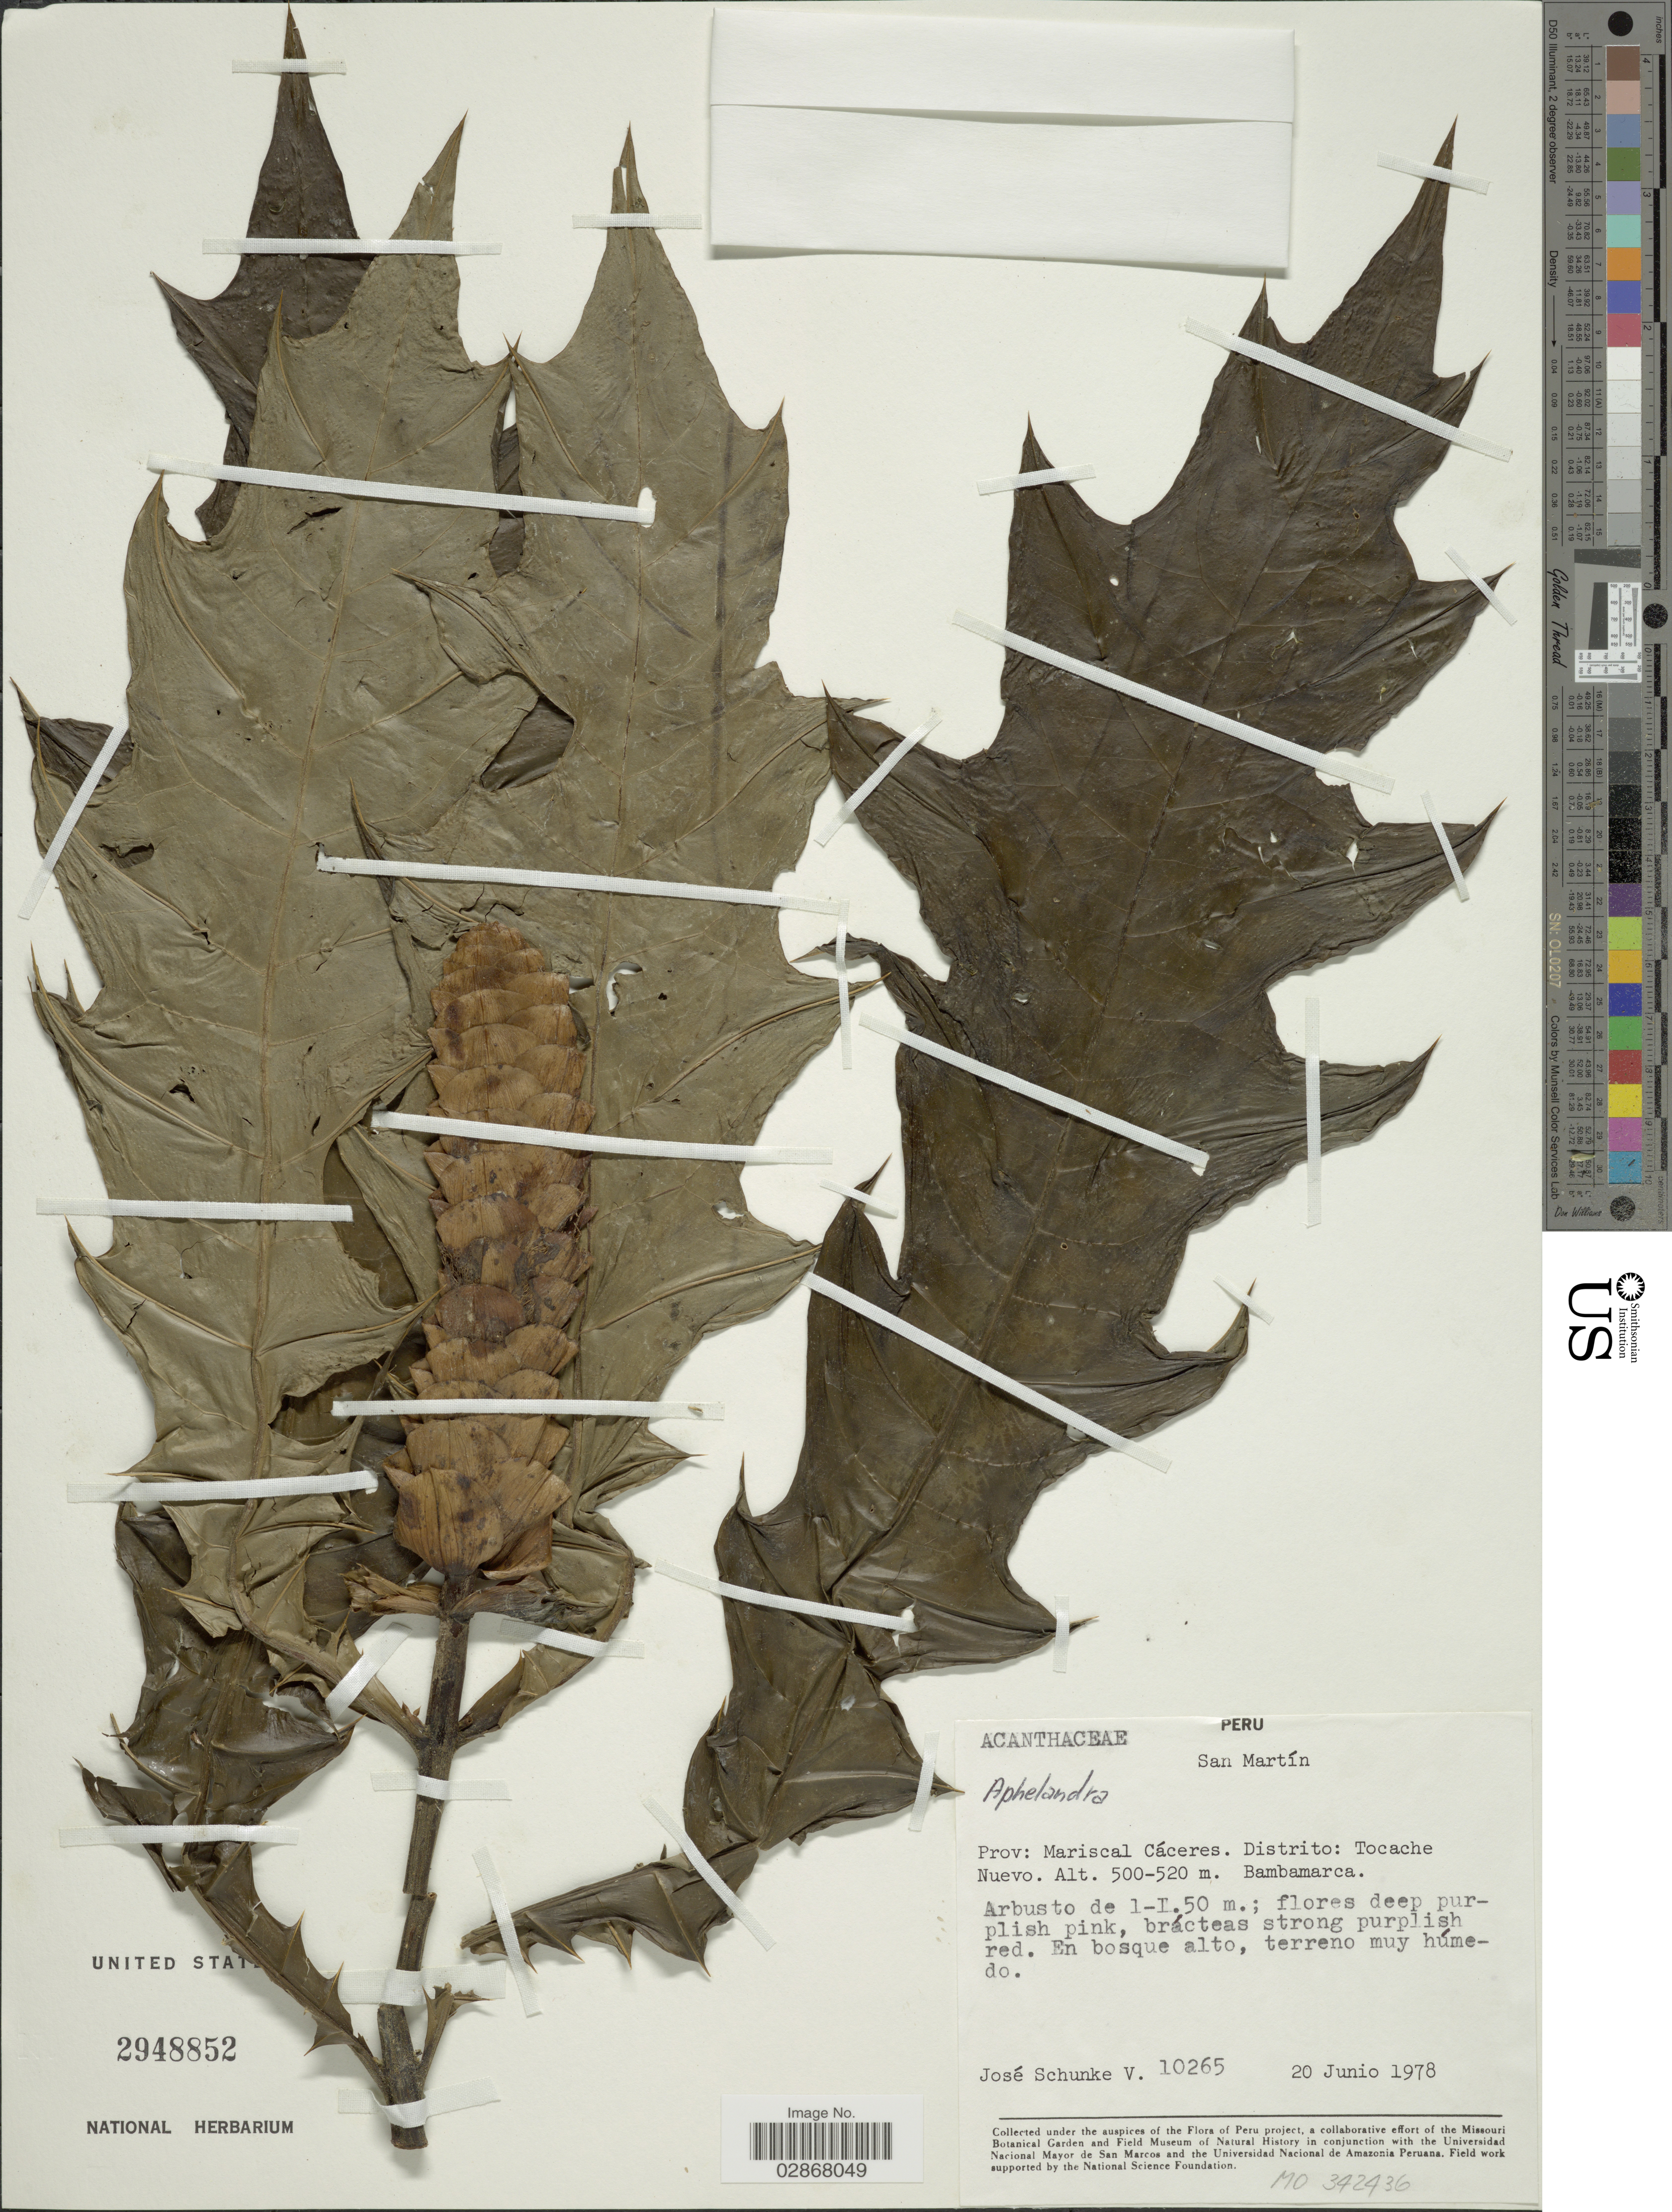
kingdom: Plantae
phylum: Tracheophyta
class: Magnoliopsida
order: Lamiales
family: Acanthaceae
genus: Encephalosphaera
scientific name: Encephalosphaera lasiandra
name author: Mildbr.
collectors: J. Schunke Vigo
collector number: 10265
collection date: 1978-06-20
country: Peru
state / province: San Martín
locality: Prov: Mariscal Cáceres. Distrito: Tocache Nuevo. Bambamarca.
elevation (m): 500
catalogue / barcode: US 2948852